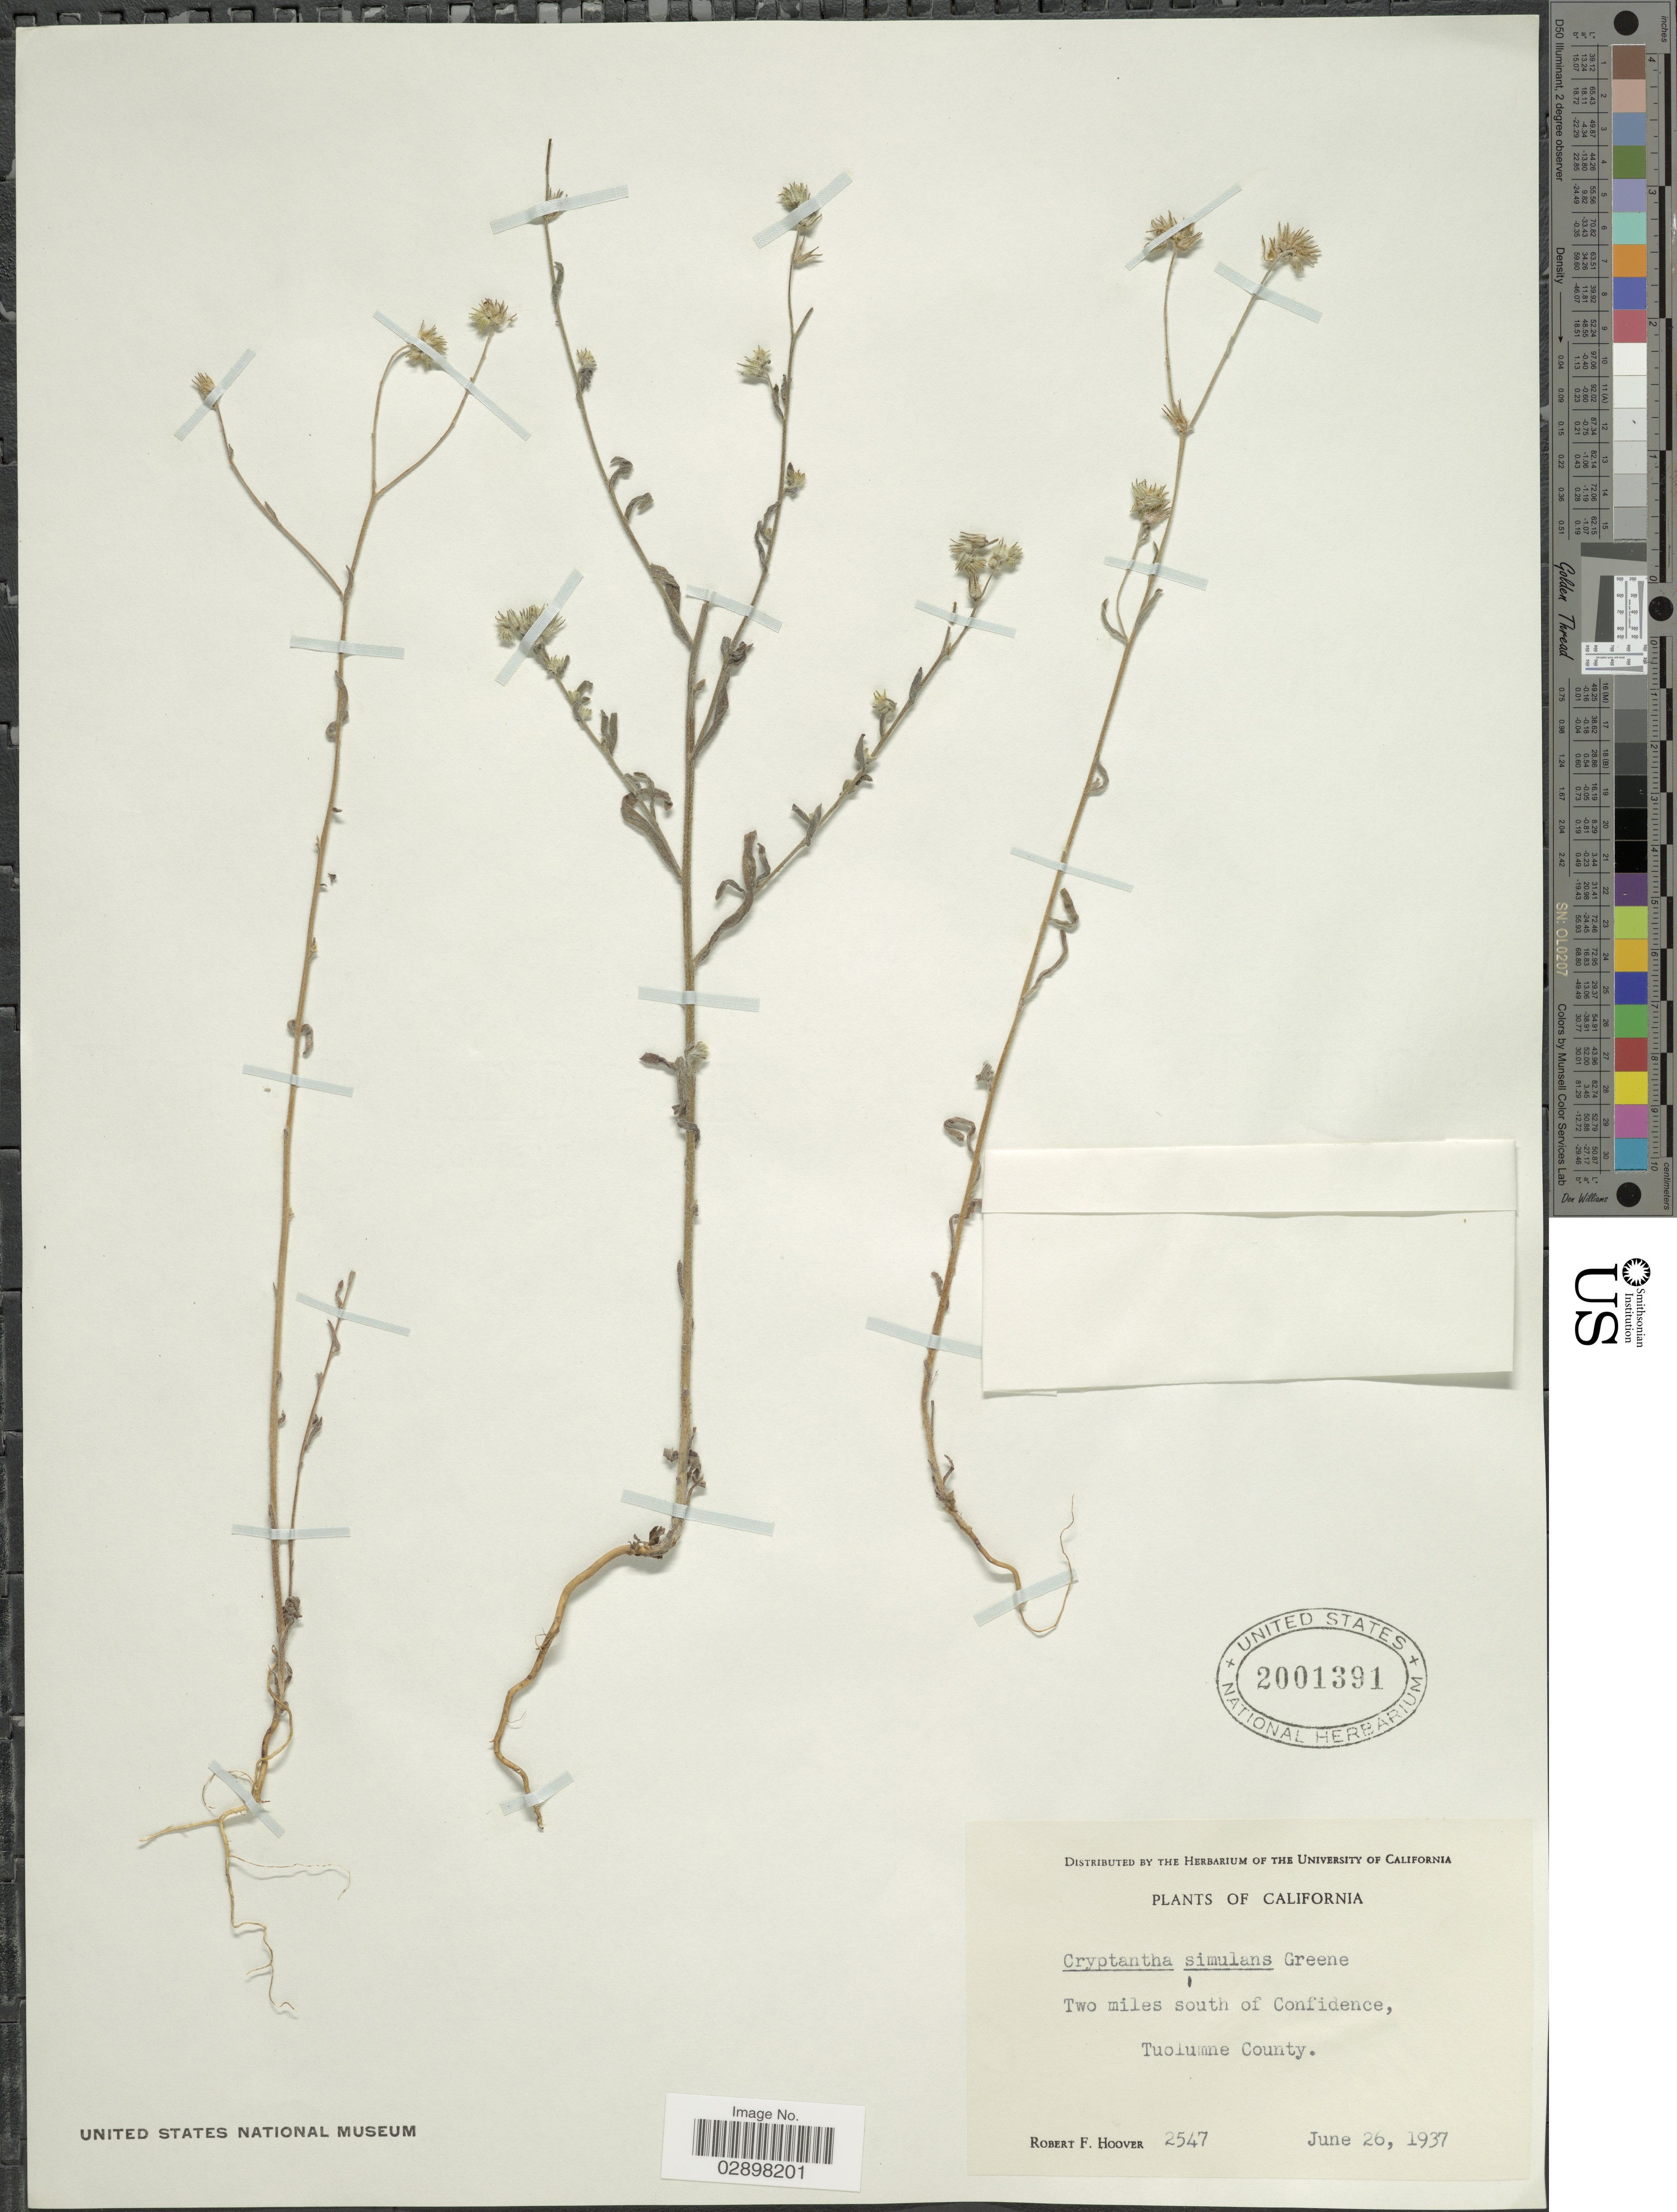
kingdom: Plantae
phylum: Tracheophyta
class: Magnoliopsida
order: Boraginales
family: Boraginaceae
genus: Cryptantha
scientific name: Cryptantha simulans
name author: Greene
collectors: R. F. Hoover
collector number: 2547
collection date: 1937-06-26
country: United States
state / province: California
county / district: Tuolumne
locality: Two miles south of Confidence, Tuolumne County.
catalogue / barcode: US 2001391